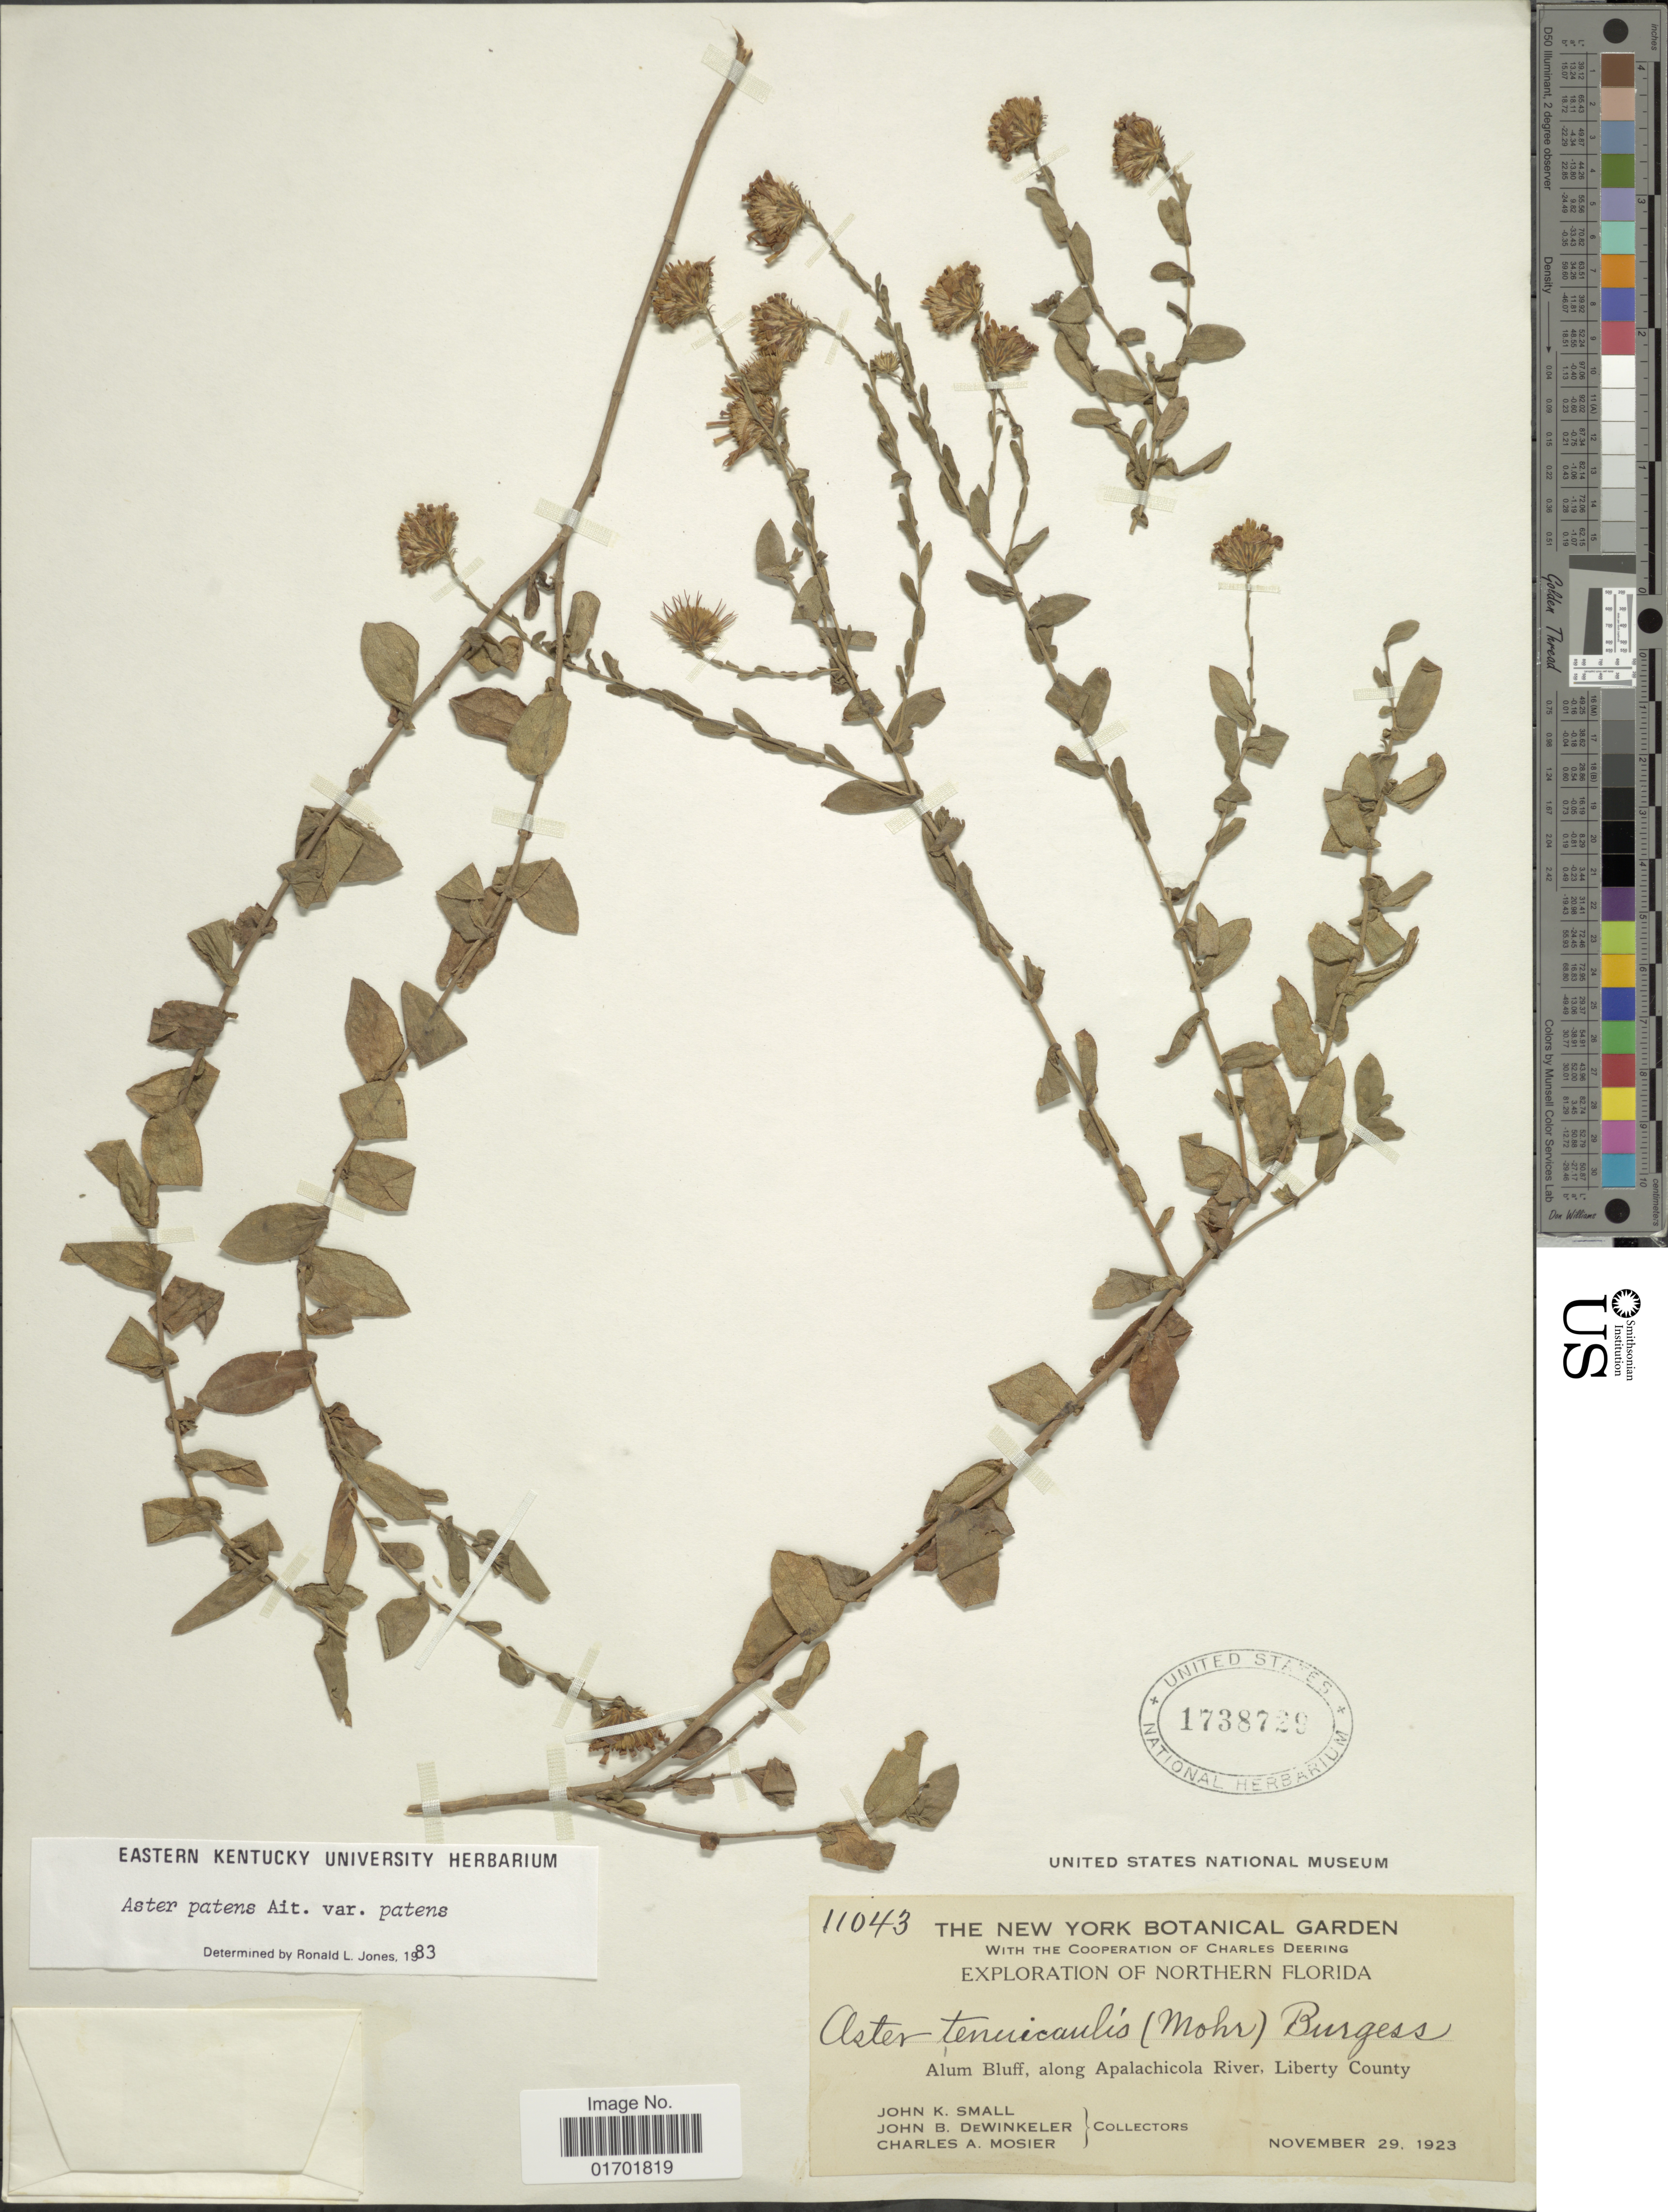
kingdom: Plantae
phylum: Tracheophyta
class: Magnoliopsida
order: Asterales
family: Asteraceae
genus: Symphyotrichum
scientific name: Symphyotrichum patens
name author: (Aiton) G.L. Nesom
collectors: J. K. Small, J. B. Dewinkeler & C. A. Mosier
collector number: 11043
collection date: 1923-11-29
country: United States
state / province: Florida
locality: Northern Florida, Alum Bluff, along Apalachicola River, Liberty County.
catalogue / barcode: US 1738729